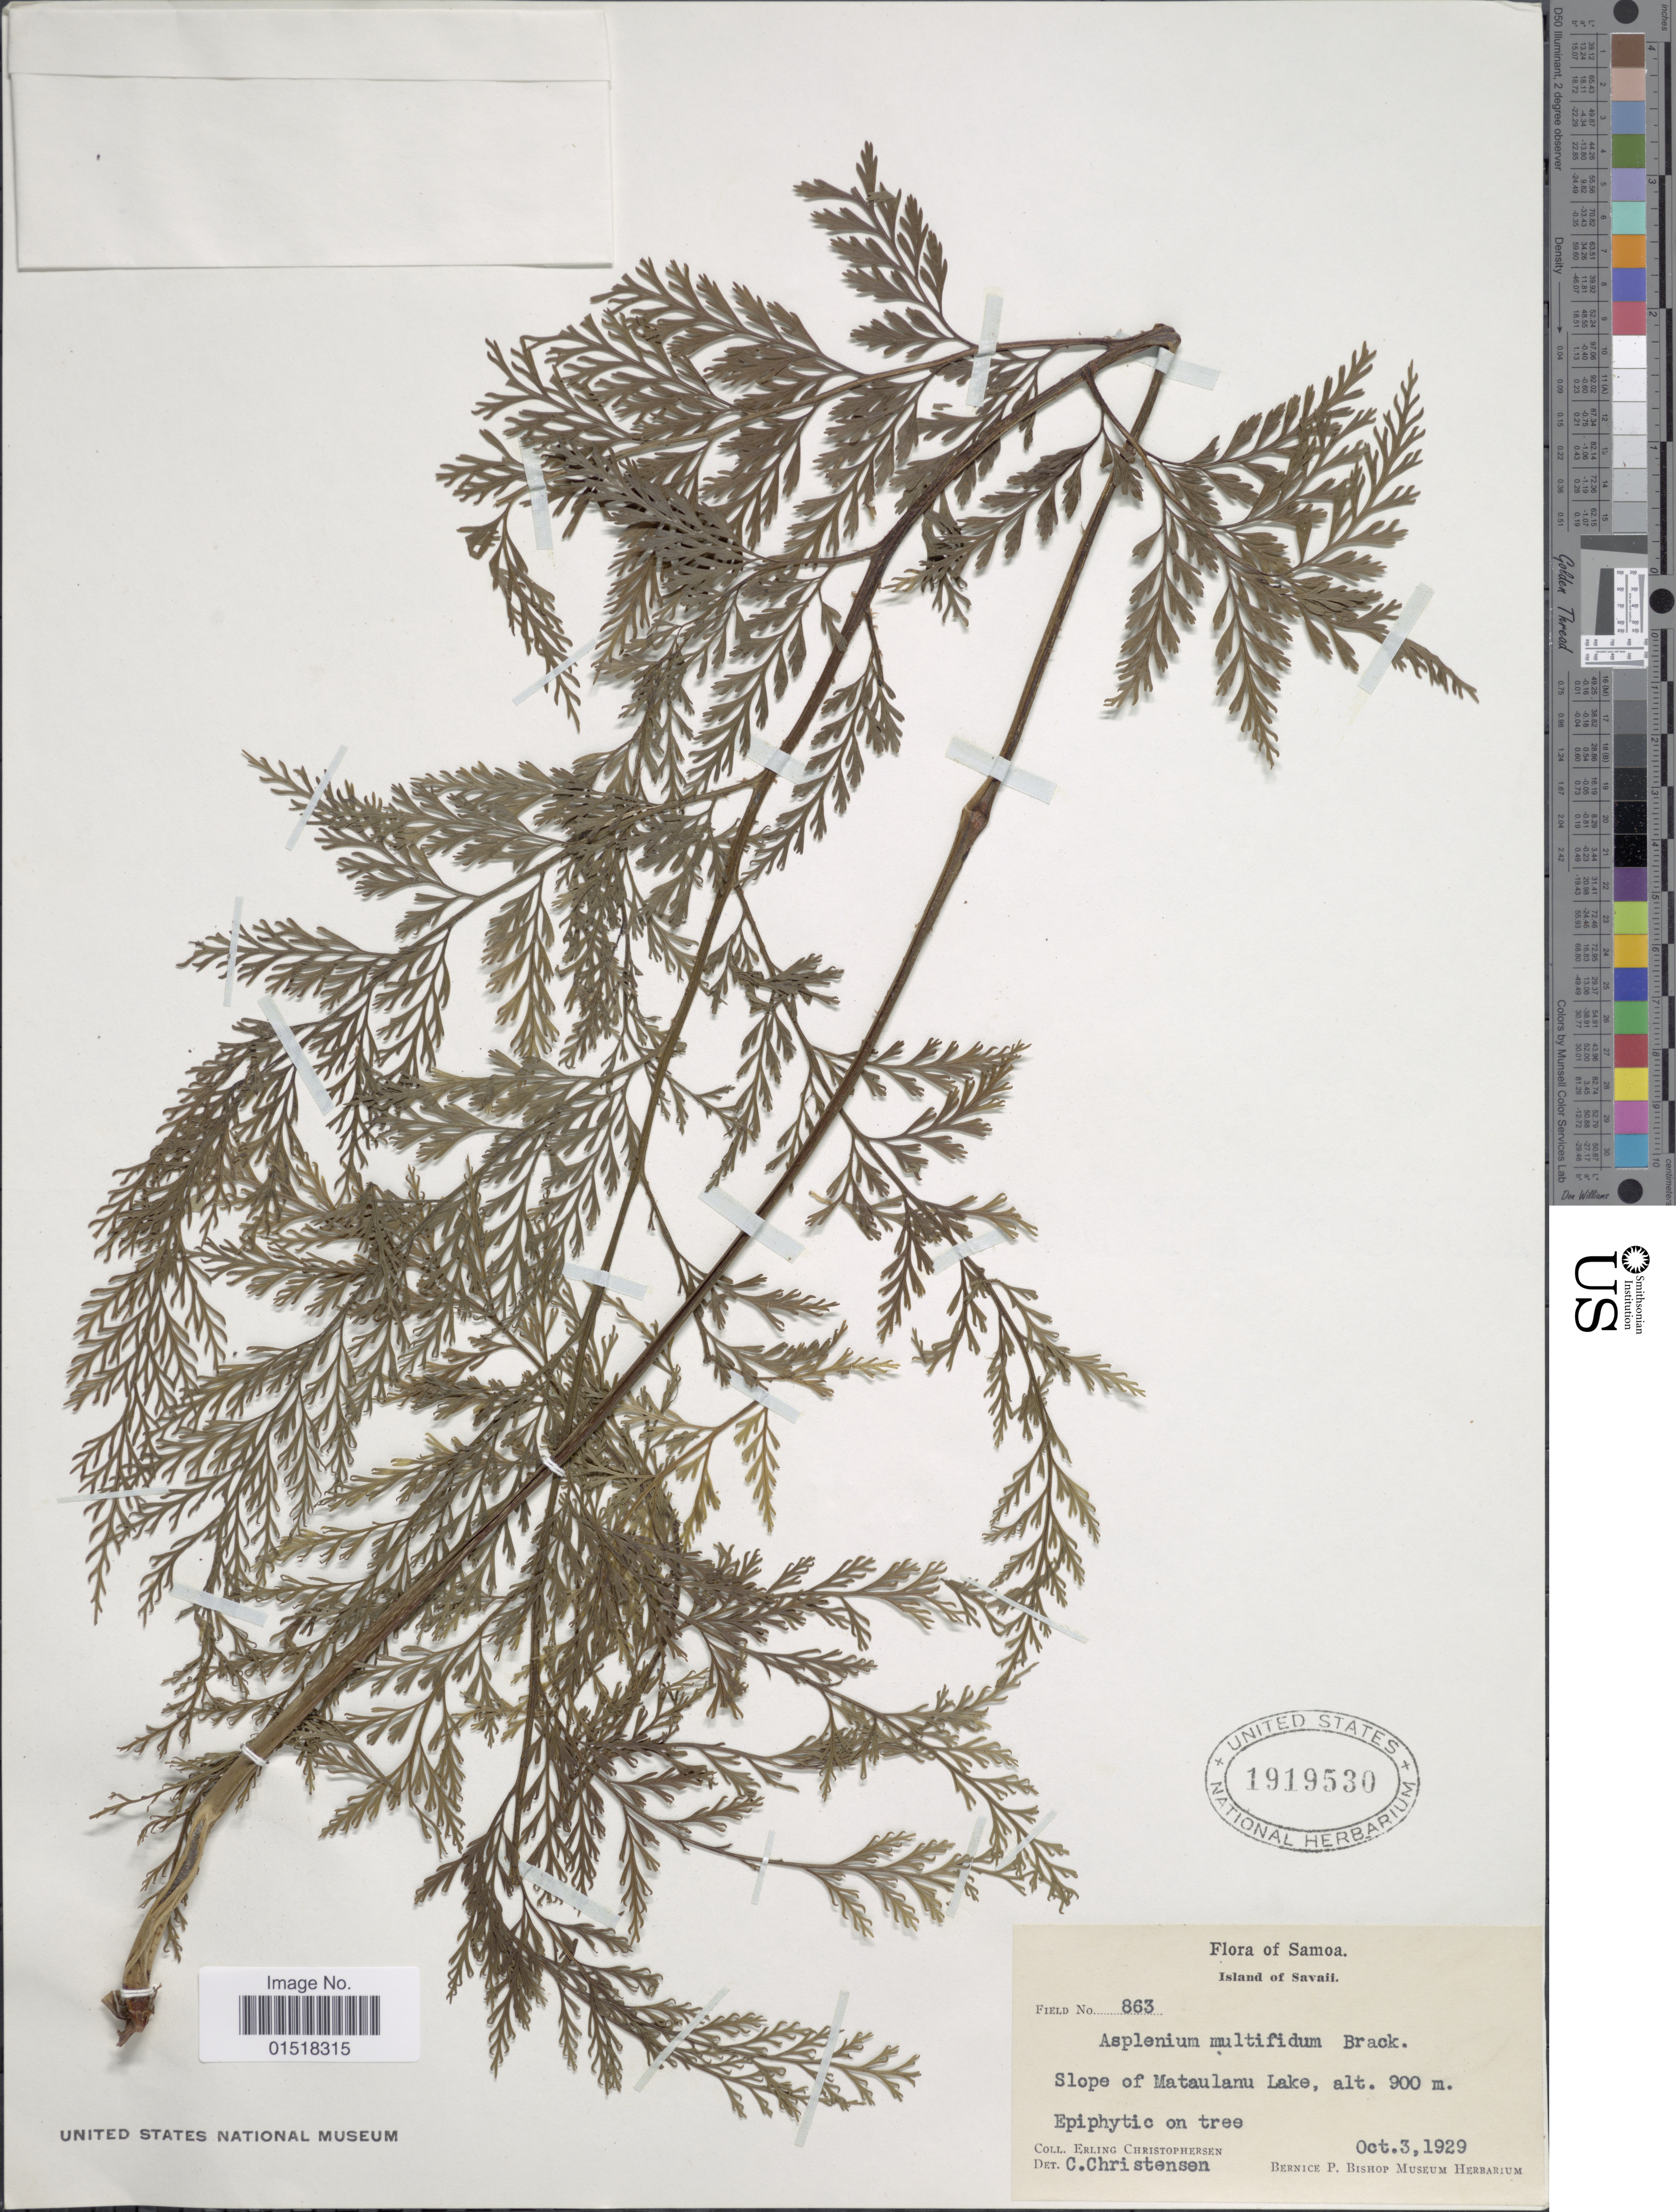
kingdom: Plantae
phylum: Tracheophyta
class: Polypodiopsida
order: Polypodiales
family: Aspleniaceae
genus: Asplenium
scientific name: Asplenium shuttleworthianum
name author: Kunze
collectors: E. Christophersen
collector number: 863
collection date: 1929-10-03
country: Samoa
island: Savai'i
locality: Samoa. Island of Savaii. Slope of Mataulanu Lake.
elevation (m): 900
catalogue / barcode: US 1919530